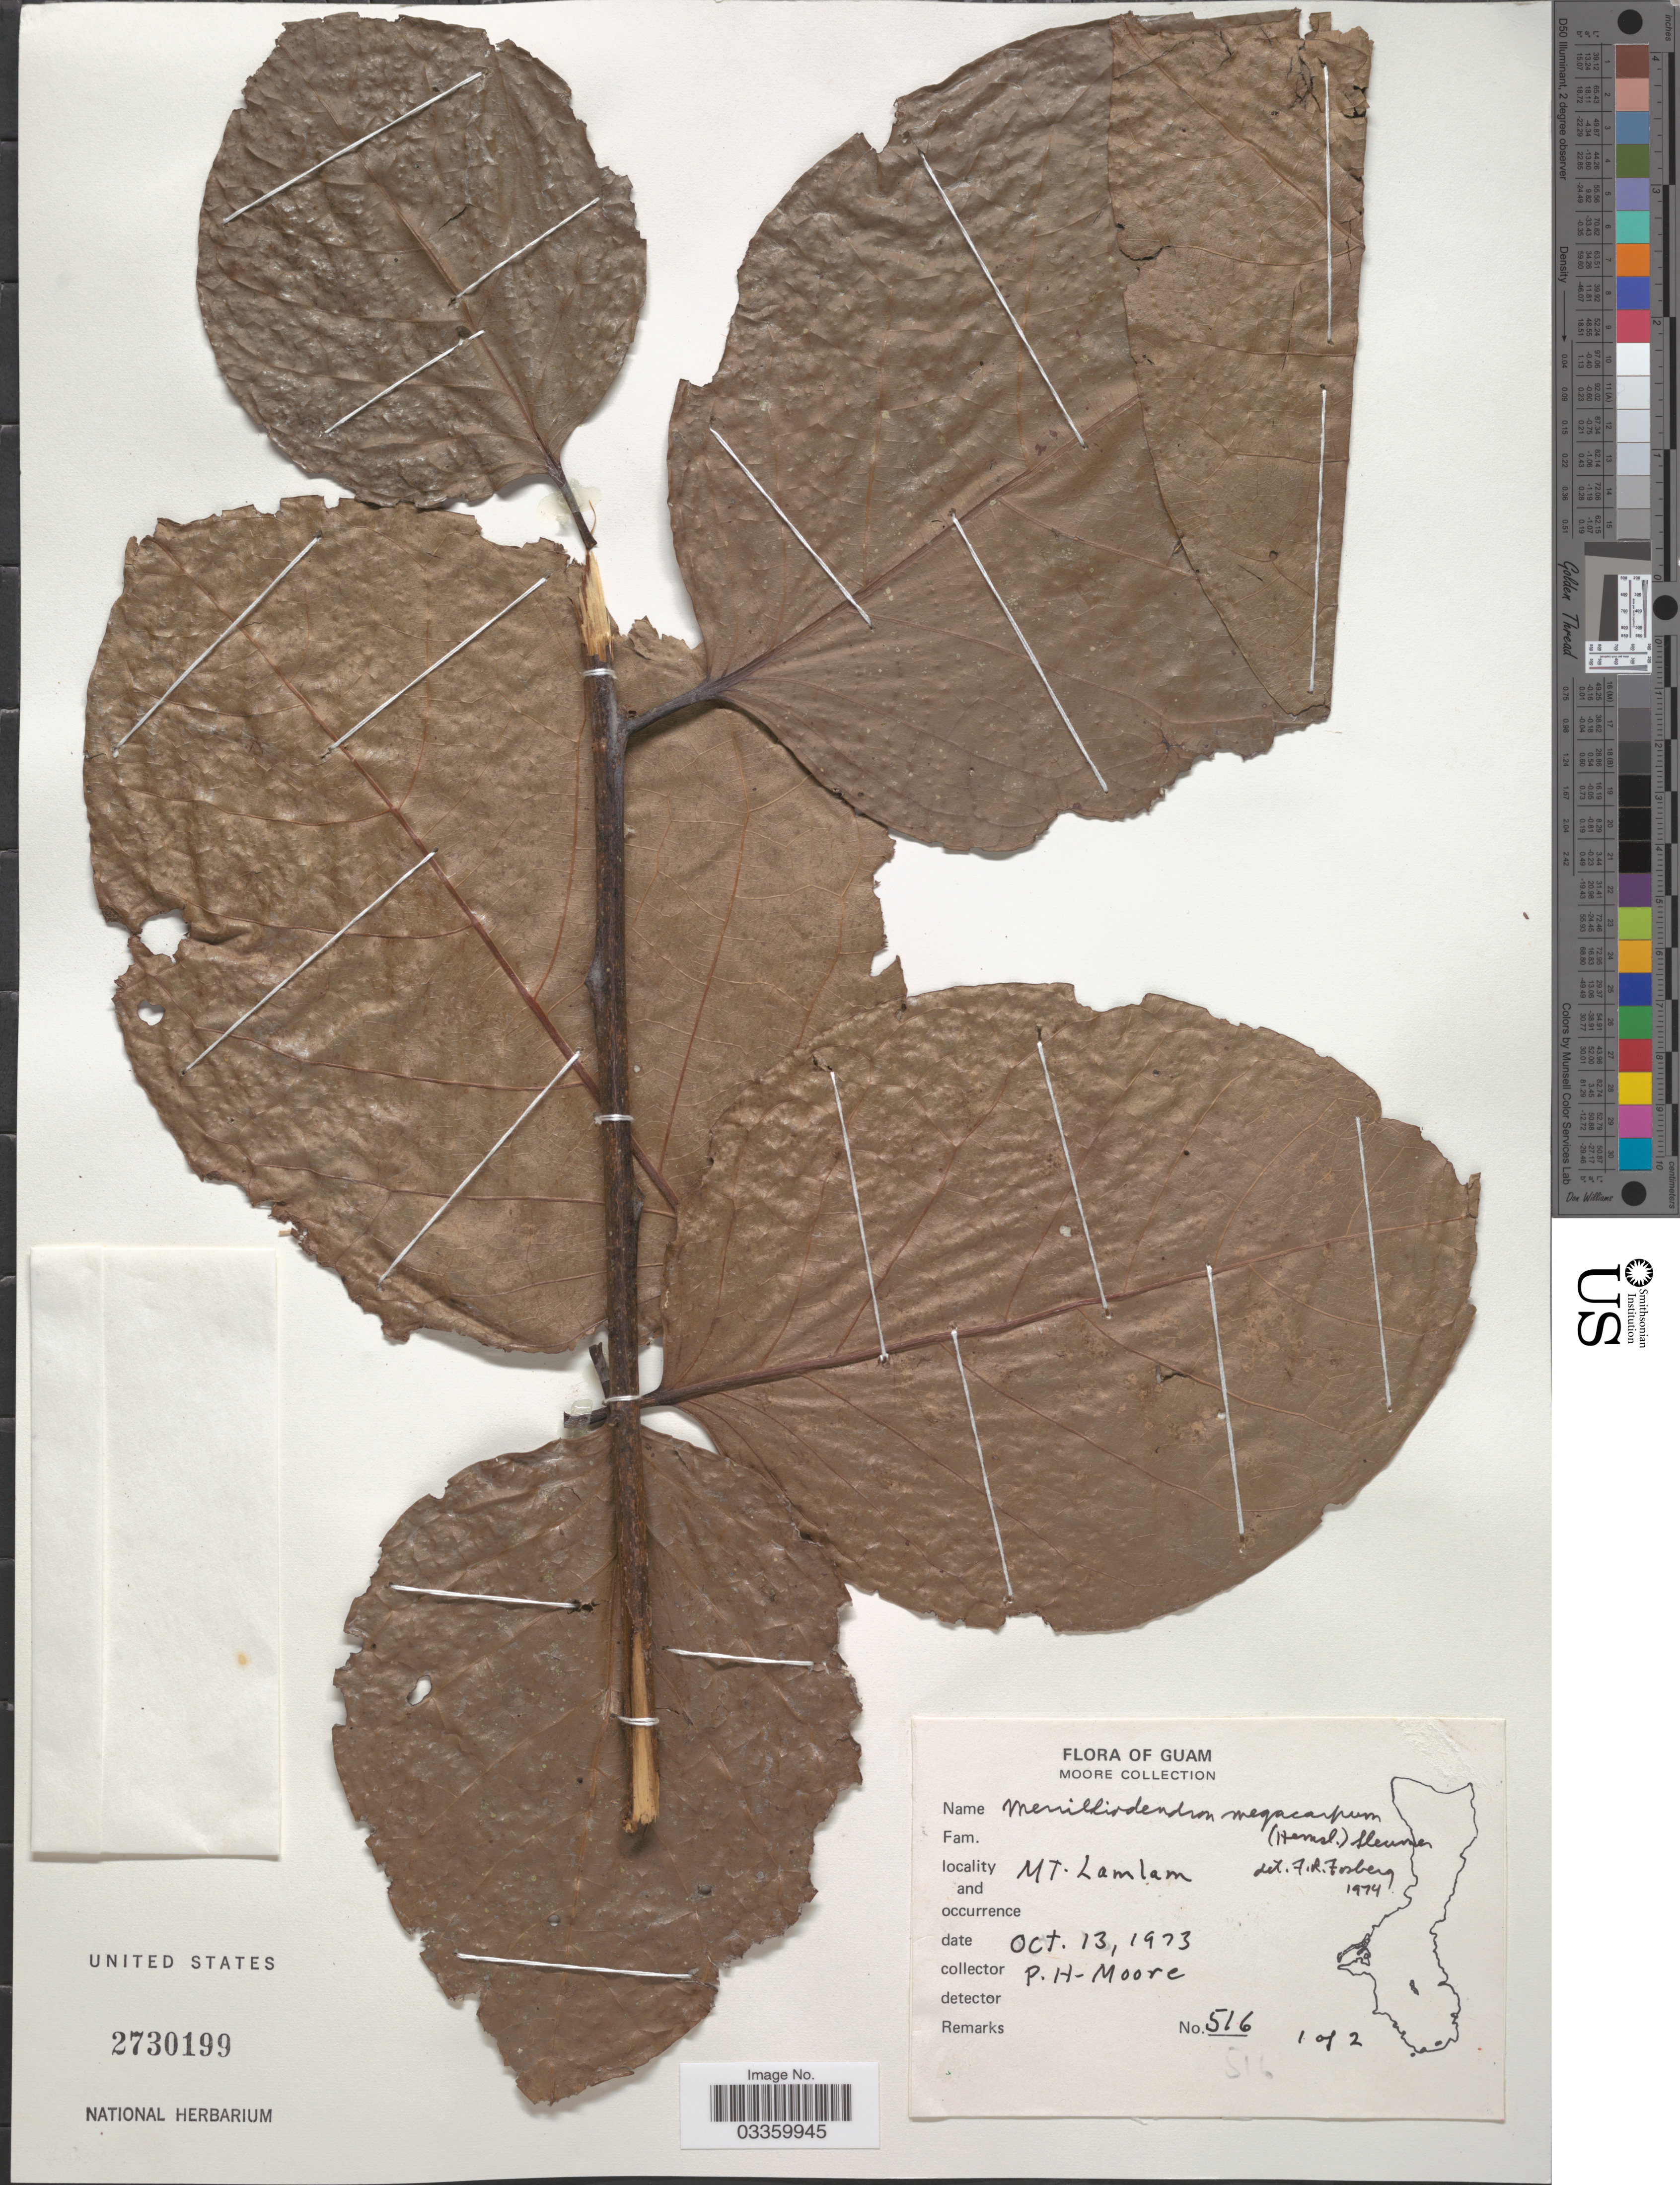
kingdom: Plantae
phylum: Tracheophyta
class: Magnoliopsida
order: Icacinales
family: Icacinaceae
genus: Merrilliodendron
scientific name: Merrilliodendron megacarpum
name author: (Hemsl.) Sleumer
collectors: P. H. Moore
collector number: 516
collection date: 1973-10-13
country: Guam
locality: Mt. Lamlam.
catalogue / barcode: US 2730199